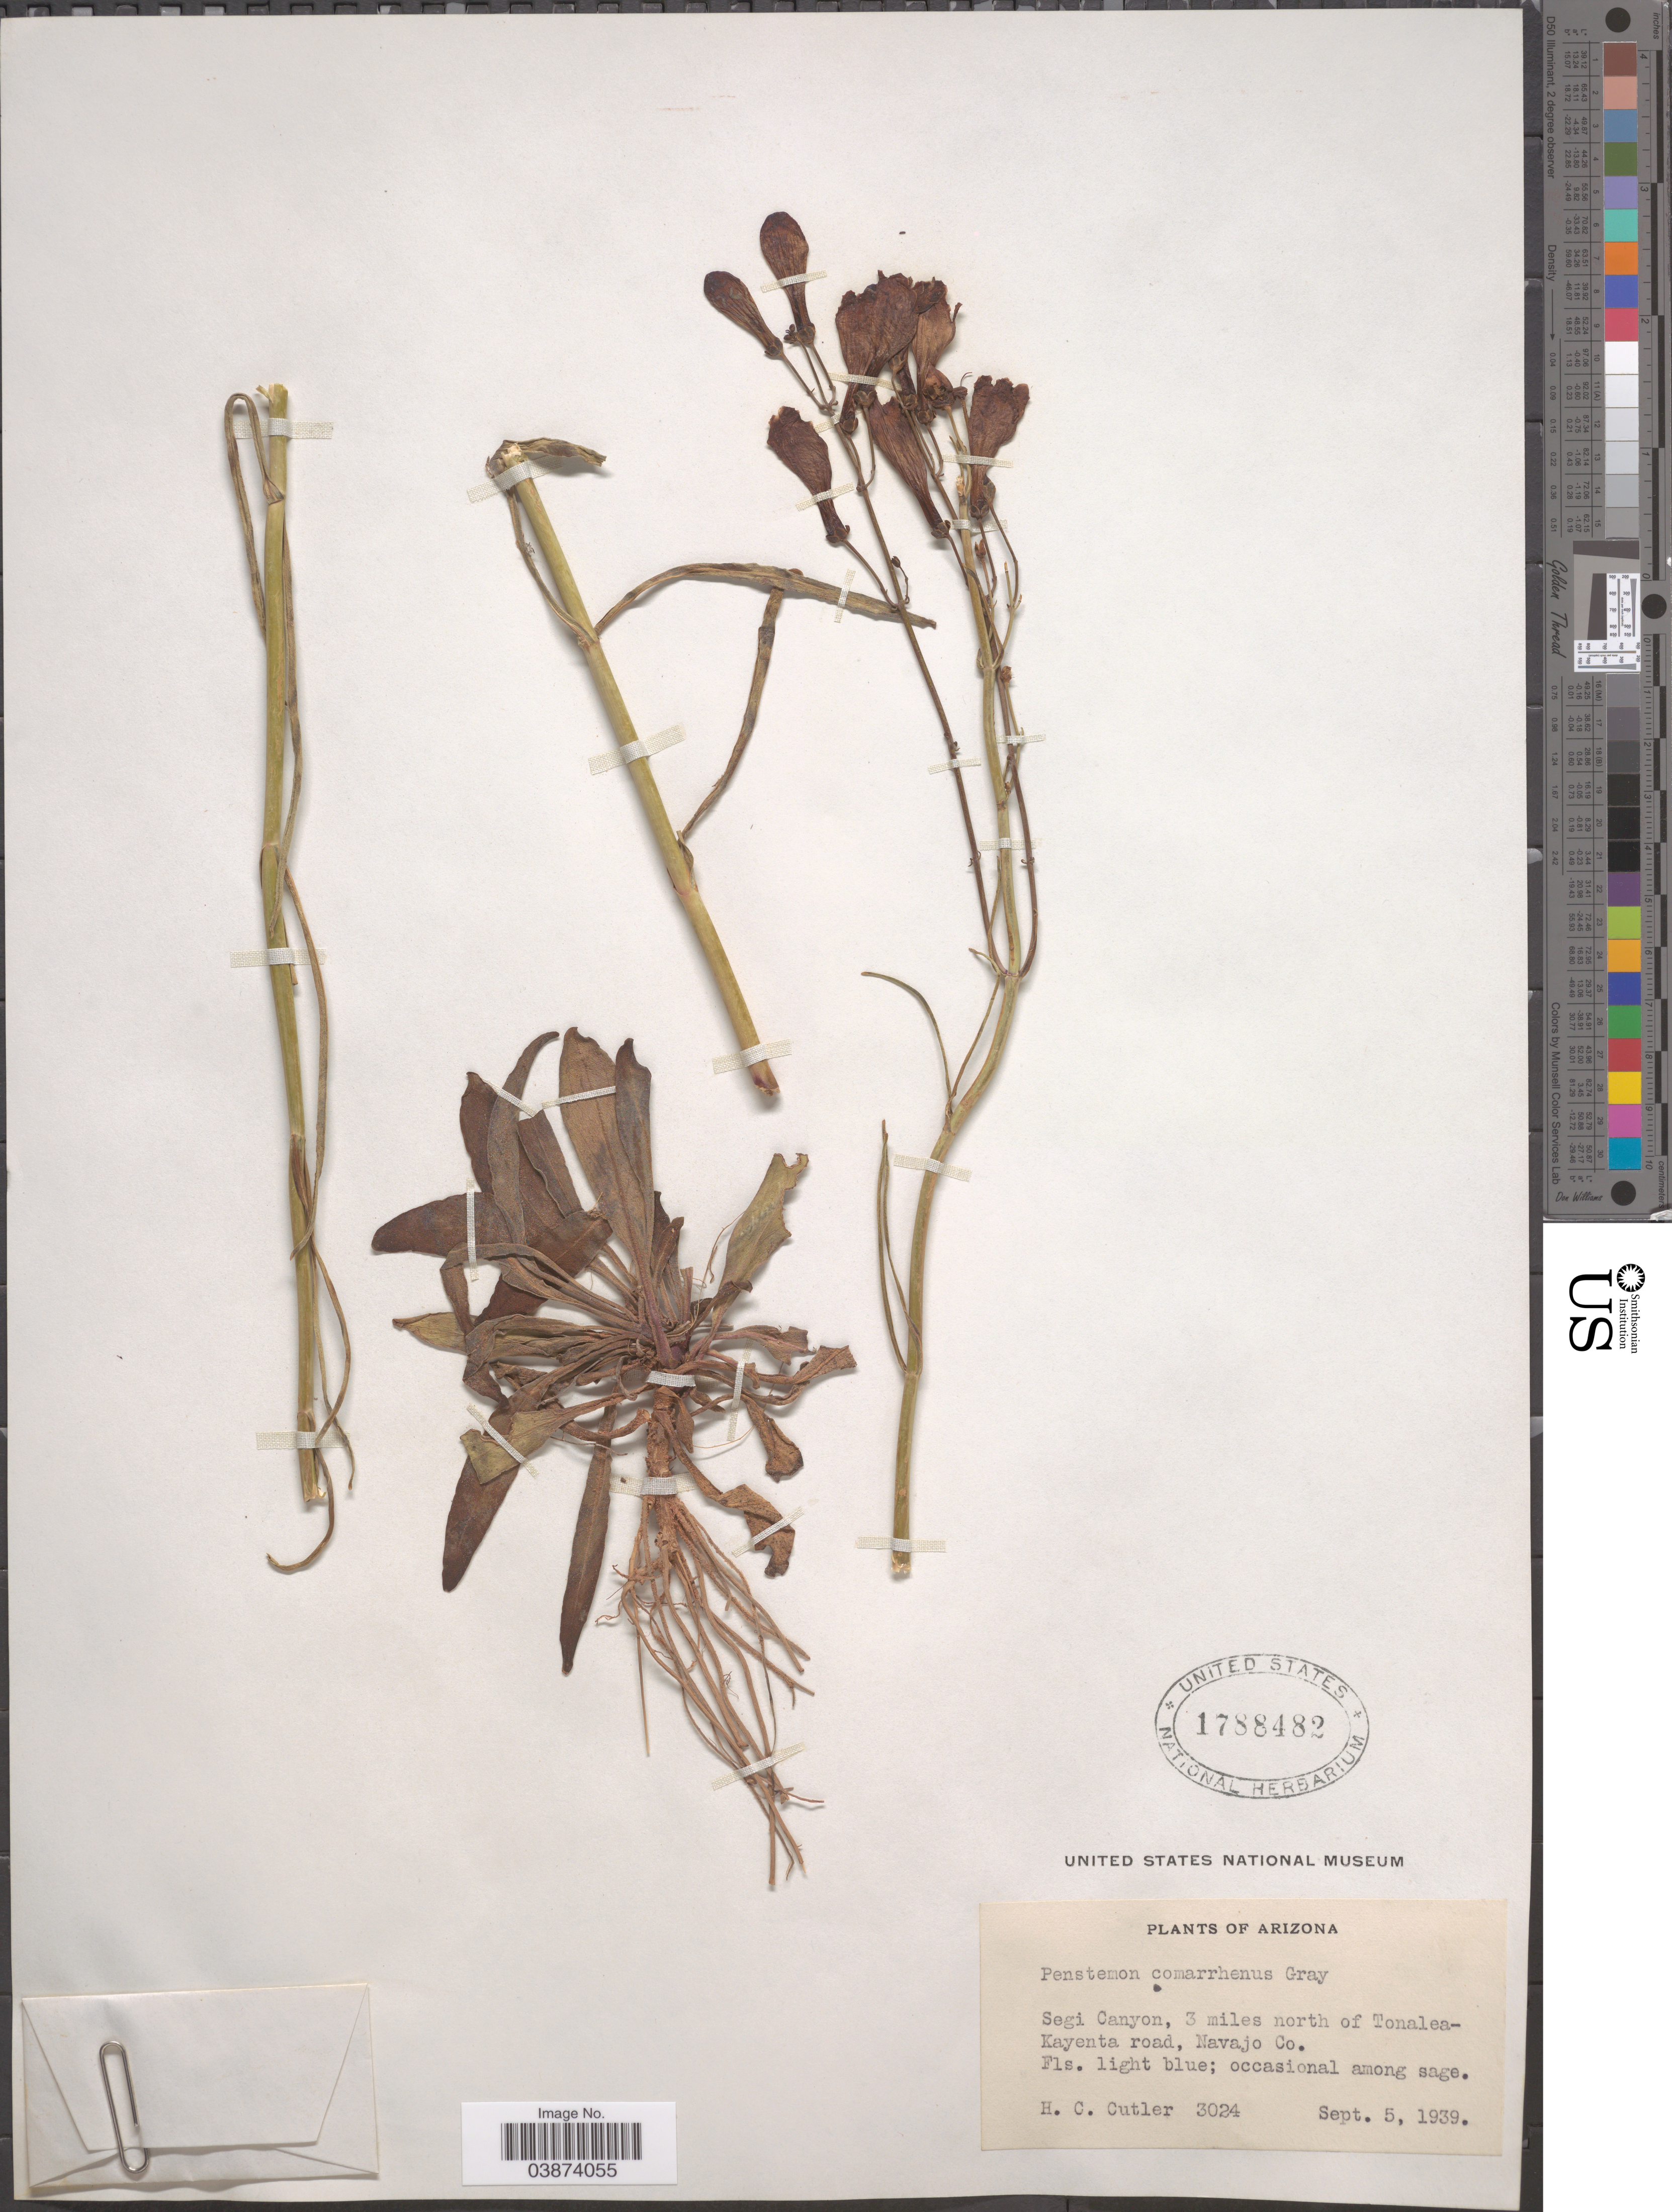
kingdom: Plantae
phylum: Tracheophyta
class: Magnoliopsida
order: Lamiales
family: Plantaginaceae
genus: Penstemon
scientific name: Penstemon comarrhenus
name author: A. Gray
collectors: H. C. Cutler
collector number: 3024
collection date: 1939-09-05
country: United States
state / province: Arizona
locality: Segi Canyon, 3 miles north of Tonalea-Kayenta road, Navajo Co.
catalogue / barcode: US 1788482